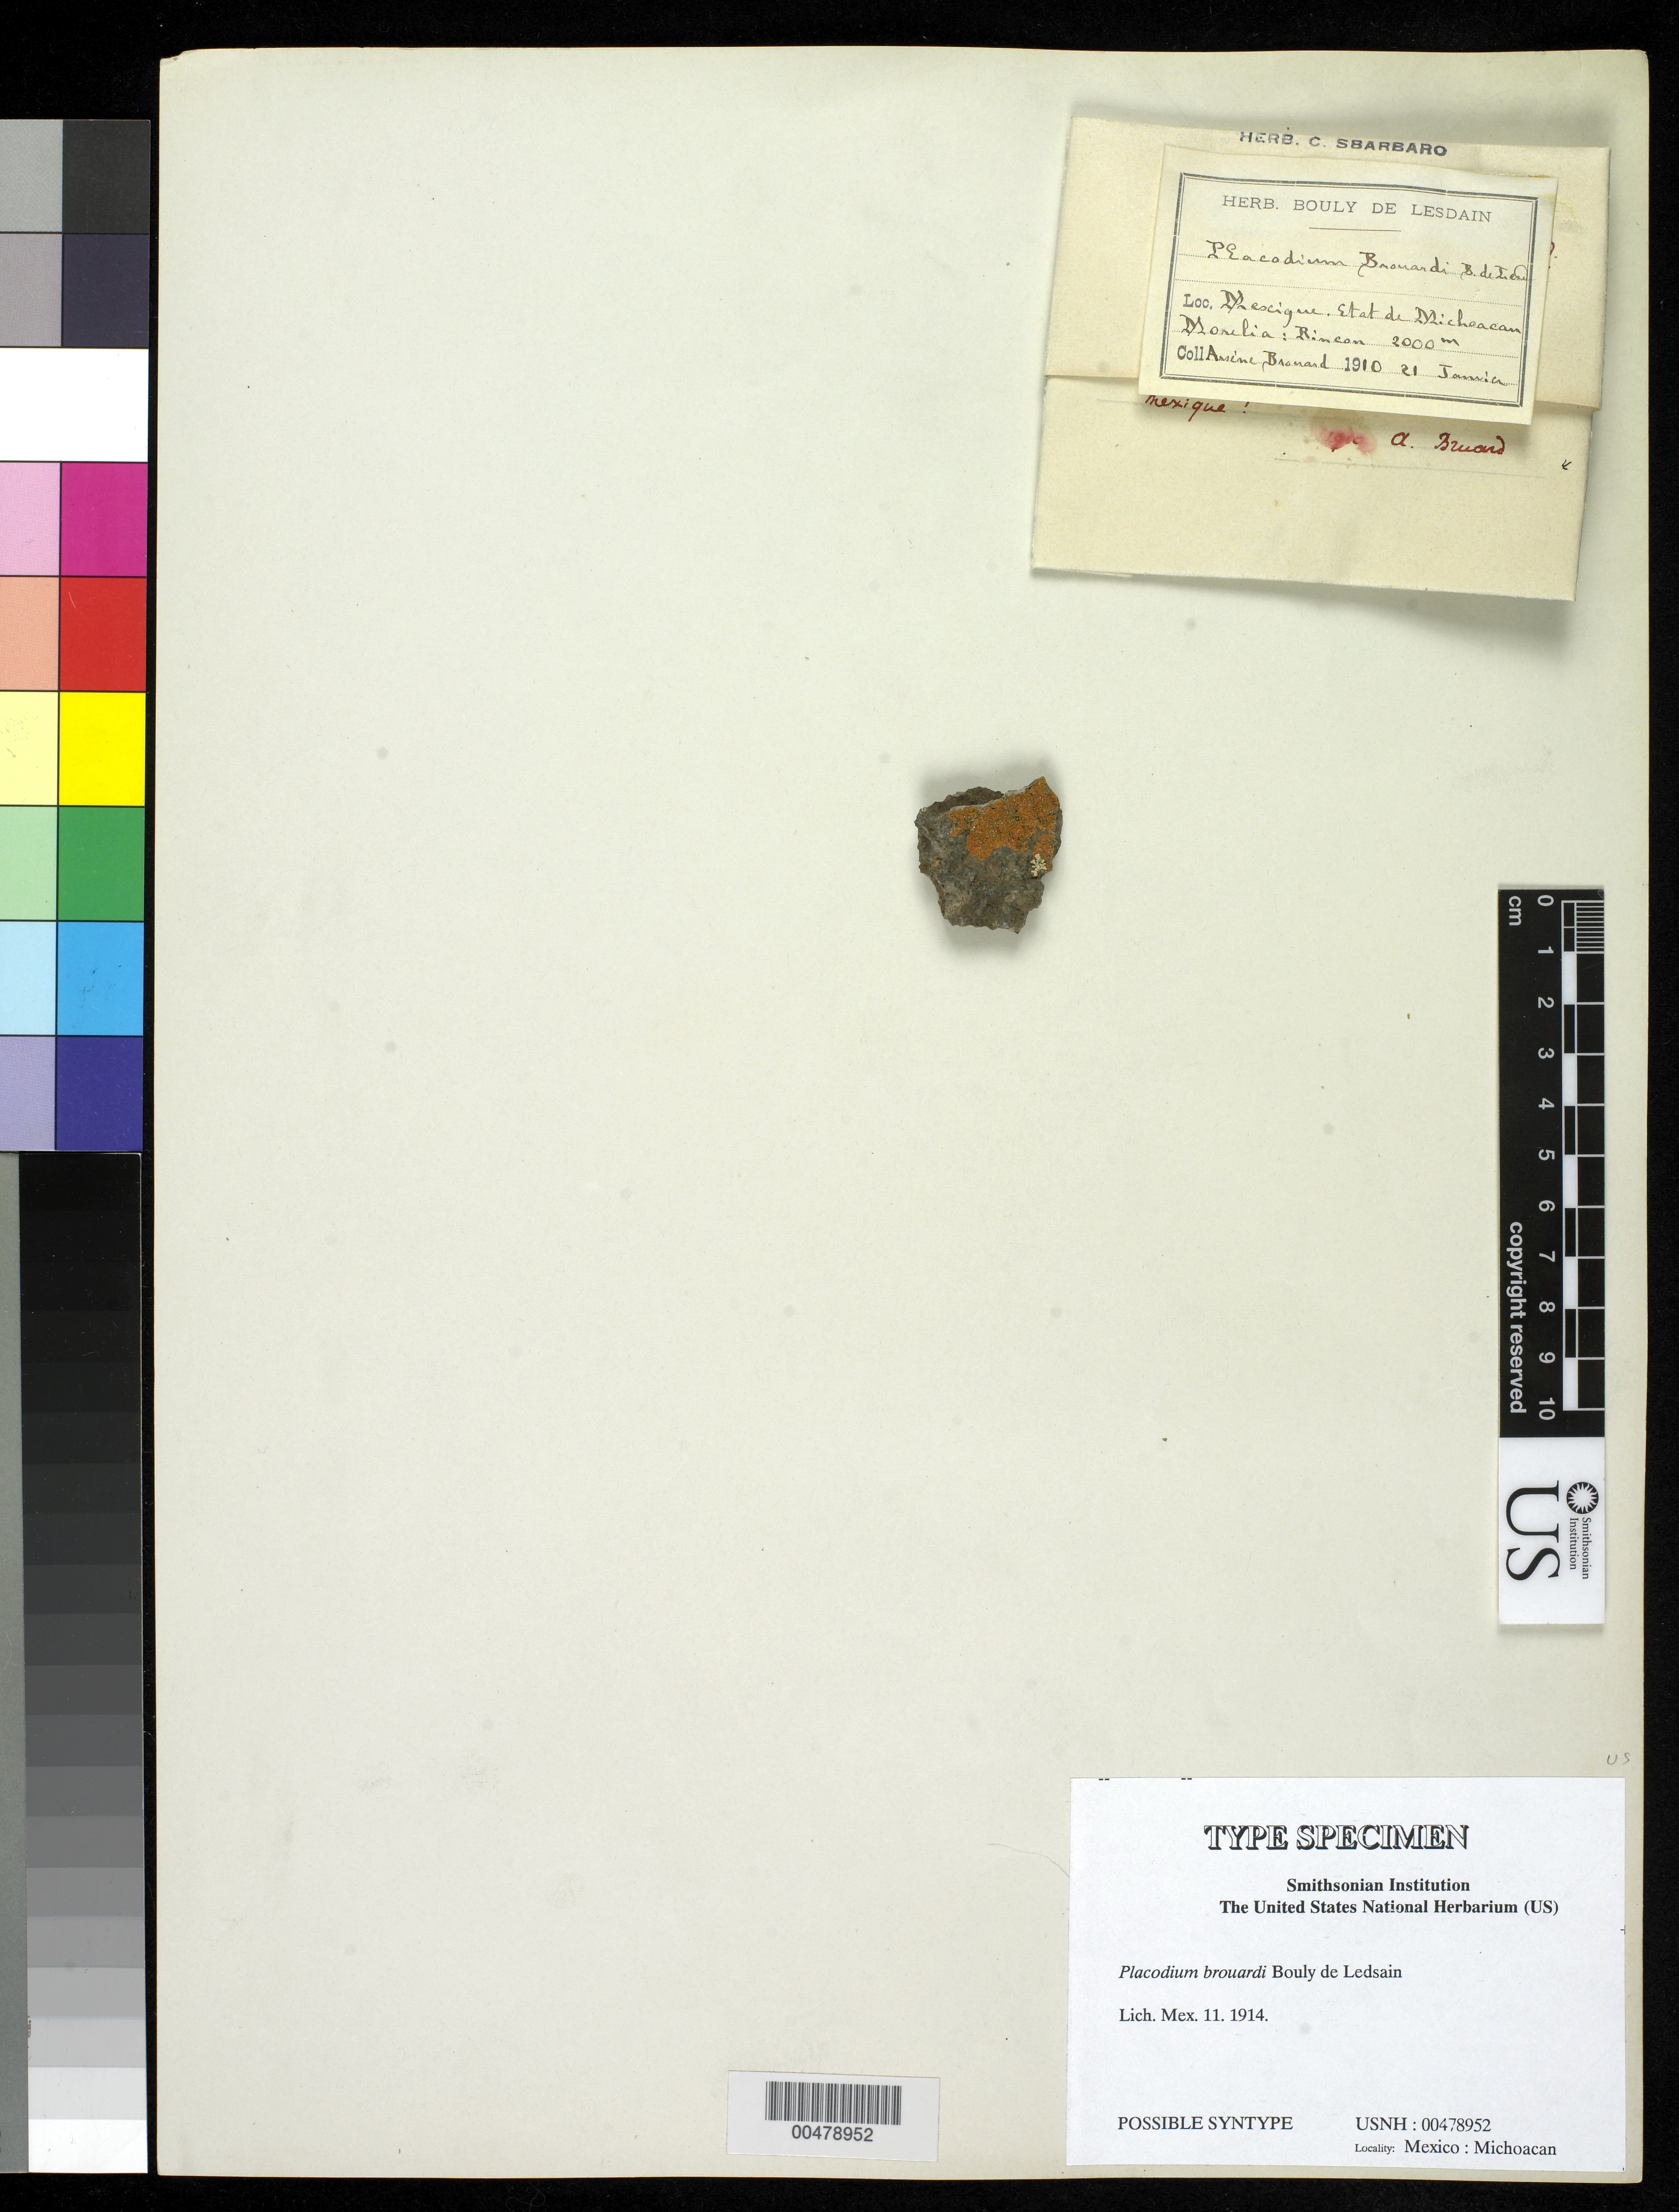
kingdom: Fungi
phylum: Ascomycota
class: Lecanoromycetes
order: Teloschistales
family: Teloschistaceae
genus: Placodium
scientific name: Placodium brouardi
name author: B. de Lesd.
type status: Possible Syntype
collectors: A. Brouard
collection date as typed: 21 Jan 1910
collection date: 1910-01-21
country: Mexico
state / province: Michoacán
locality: Morelia, Rincon.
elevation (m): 2000